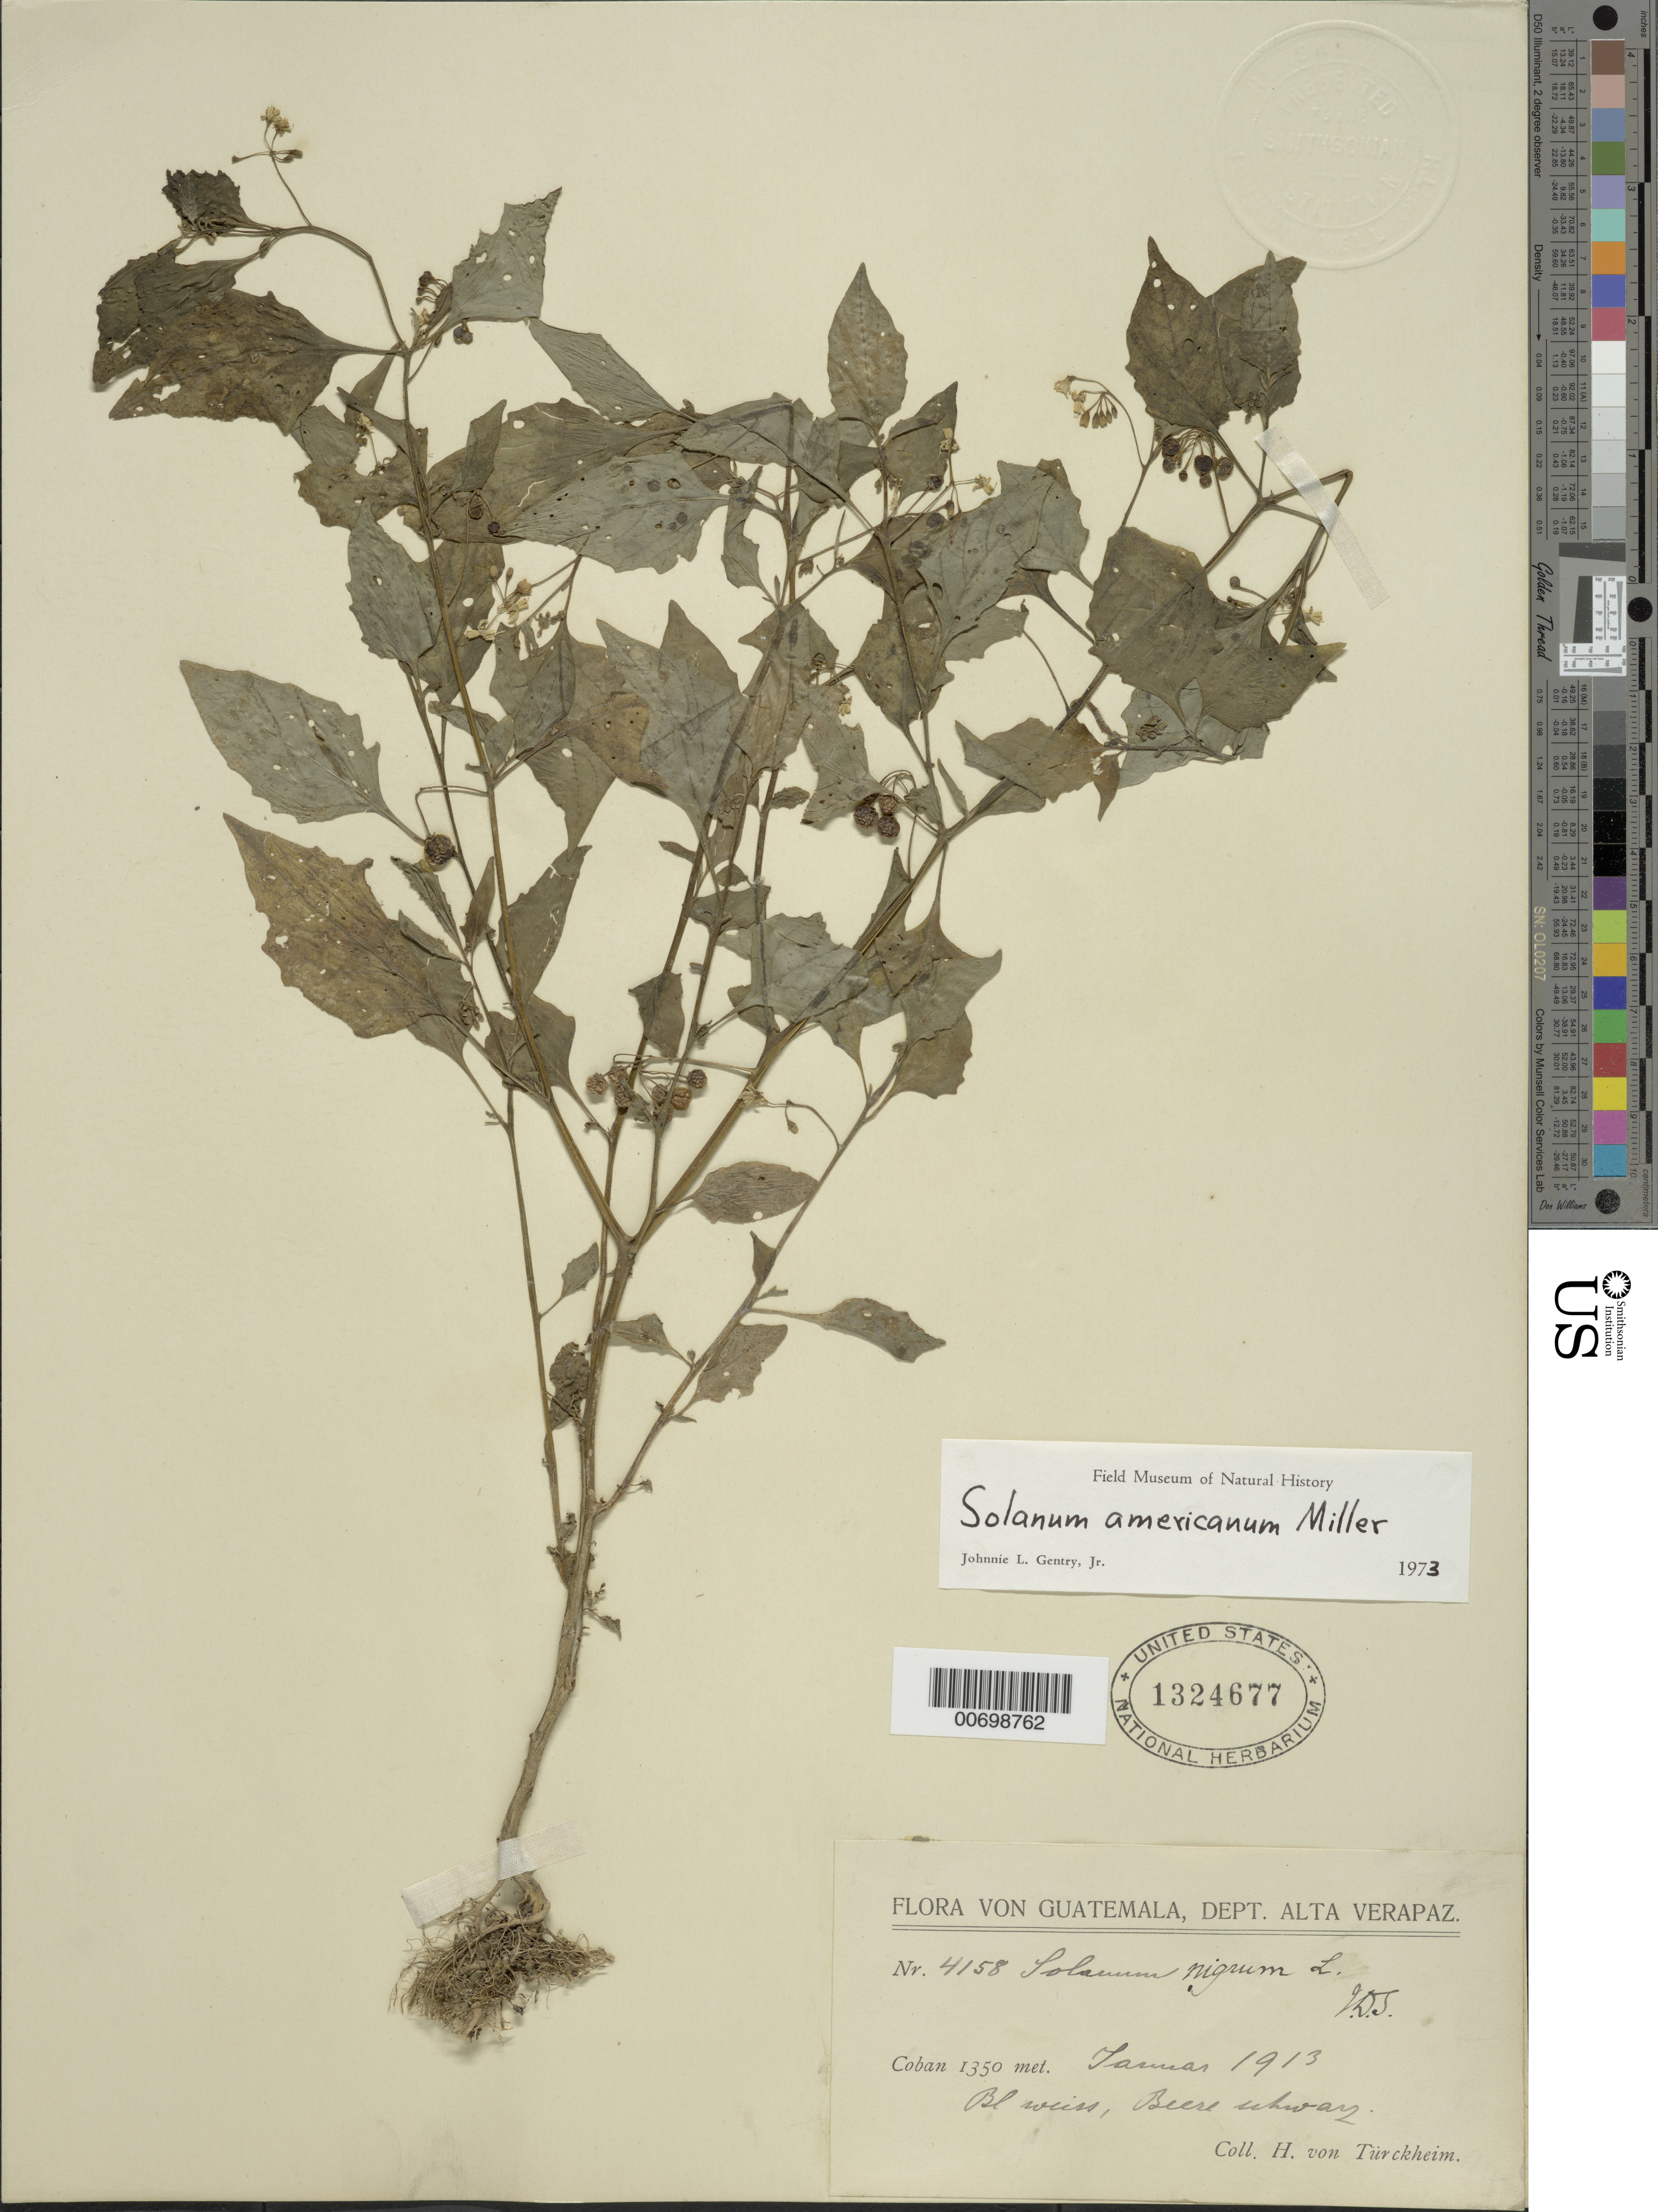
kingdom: Plantae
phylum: Tracheophyta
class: Magnoliopsida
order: Solanales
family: Solanaceae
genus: Solanum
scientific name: Solanum americanum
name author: Mill.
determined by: Gentry, J. L.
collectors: H. von Türckheim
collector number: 4158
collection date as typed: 1913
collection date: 1913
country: Guatemala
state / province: Alta Verapaz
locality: Coban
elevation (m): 1350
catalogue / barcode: US 1324677